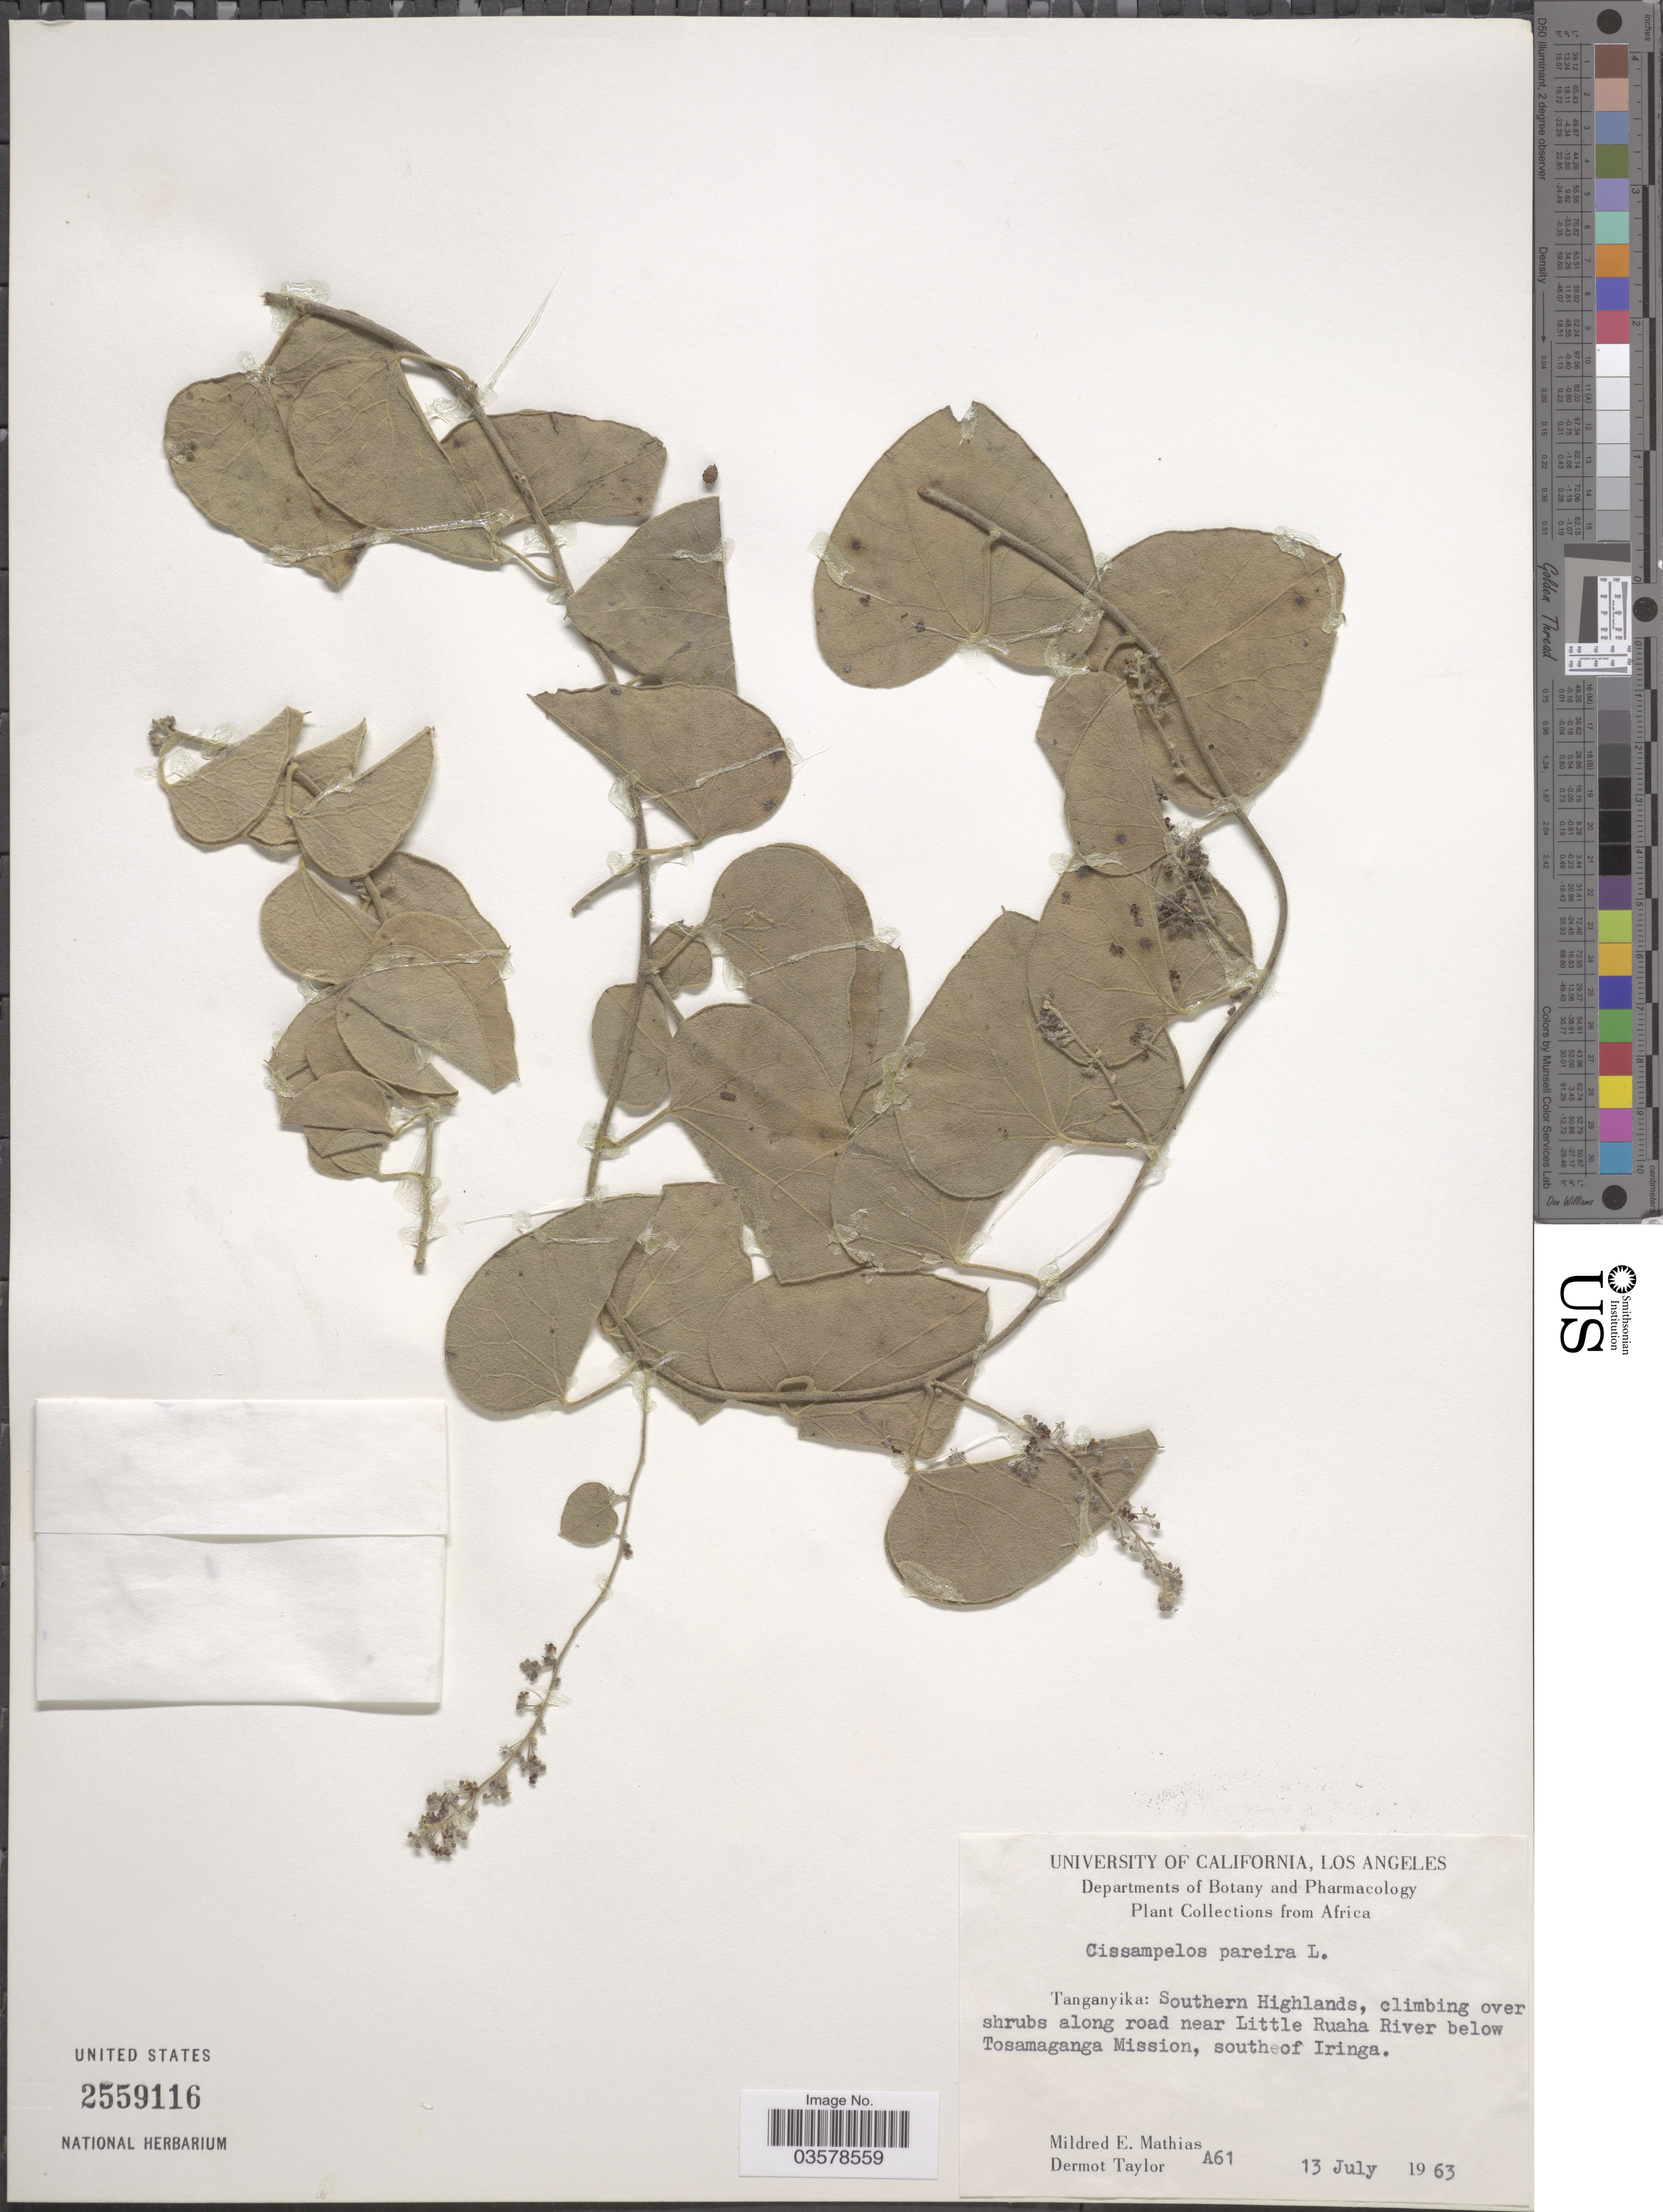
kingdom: Plantae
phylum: Tracheophyta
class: Magnoliopsida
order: Ranunculales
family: Menispermaceae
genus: Cissampelos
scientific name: Cissampelos pareira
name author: L.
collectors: M. E. Mathias & D. Taylor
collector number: A61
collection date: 1963-07-13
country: Tanzania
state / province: Iringa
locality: Tanganyika: Southern Highlands, climbing over shrubs along road near Little Ruaha River below Tosamaganga Mission, south of Iringa.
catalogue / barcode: US 2559116